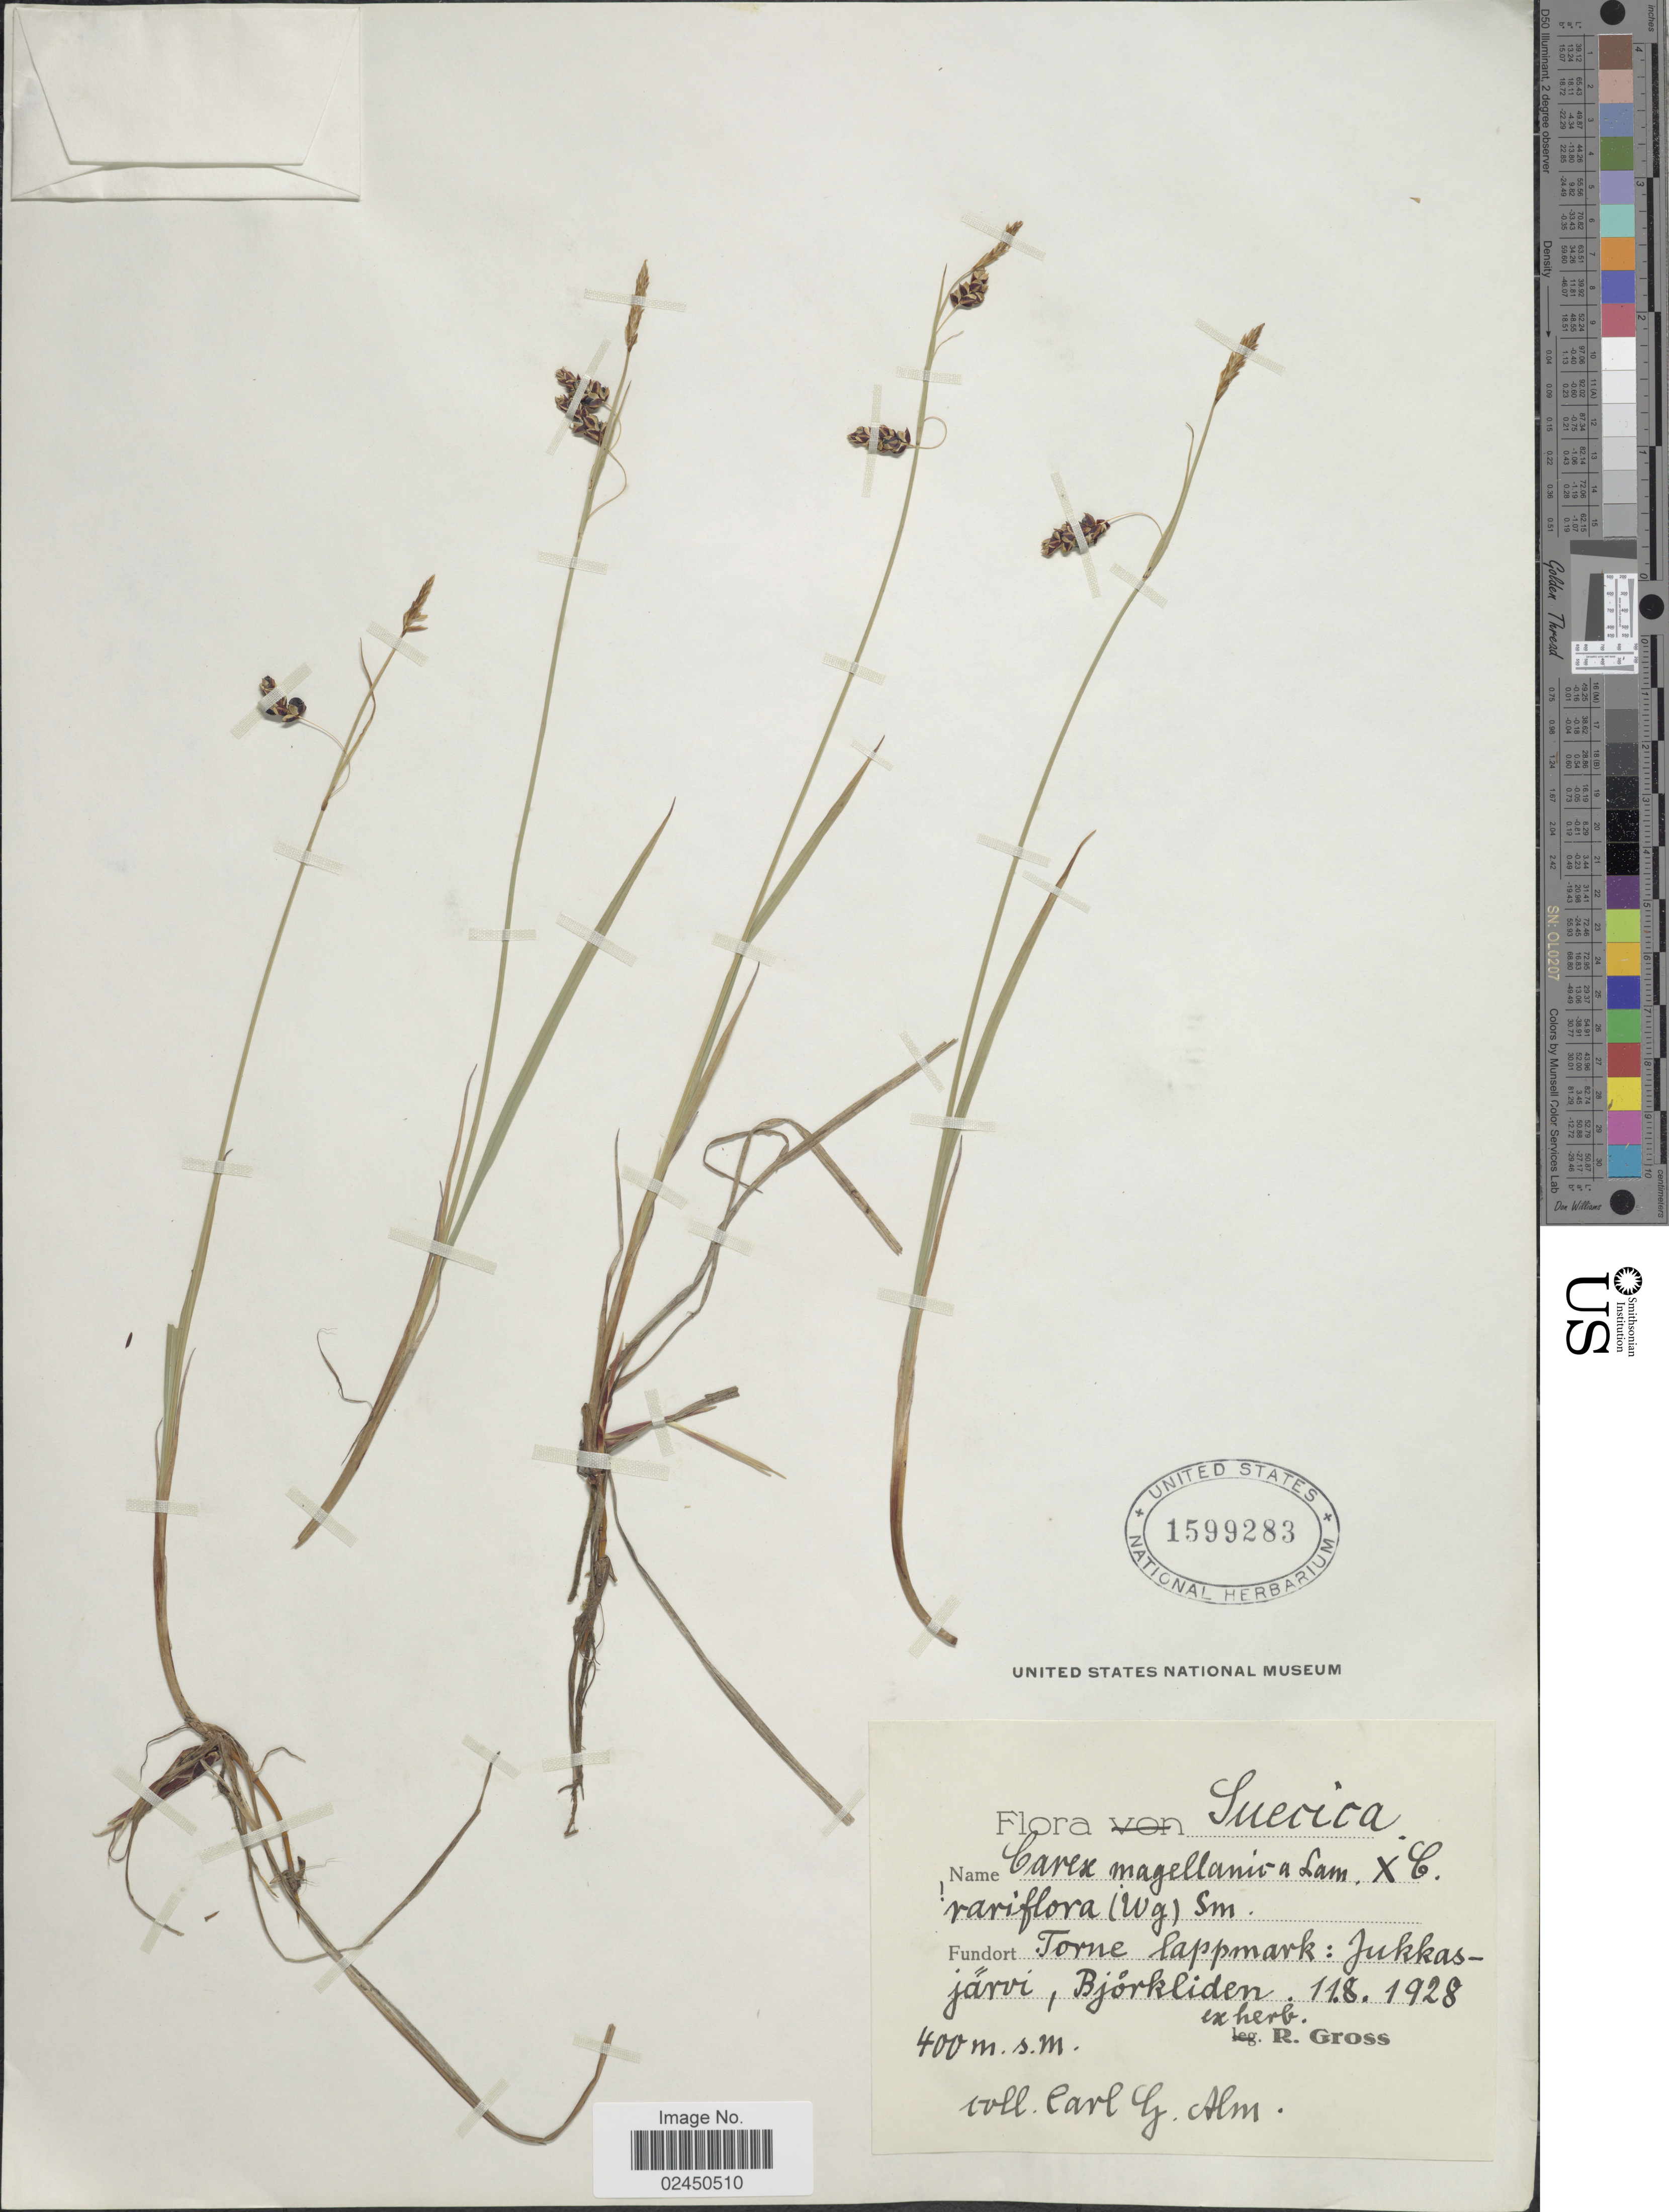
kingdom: Plantae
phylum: Tracheophyta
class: Liliopsida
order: Poales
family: Cyperaceae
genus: Carex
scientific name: Carex magellanica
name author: Lam.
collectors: C. G. Alm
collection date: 1928-08-11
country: Sweden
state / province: Norrbotten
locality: Suecica. Torne lappmark: Jukkasjarvi, Bjorkliden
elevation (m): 400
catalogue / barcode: US 1599283